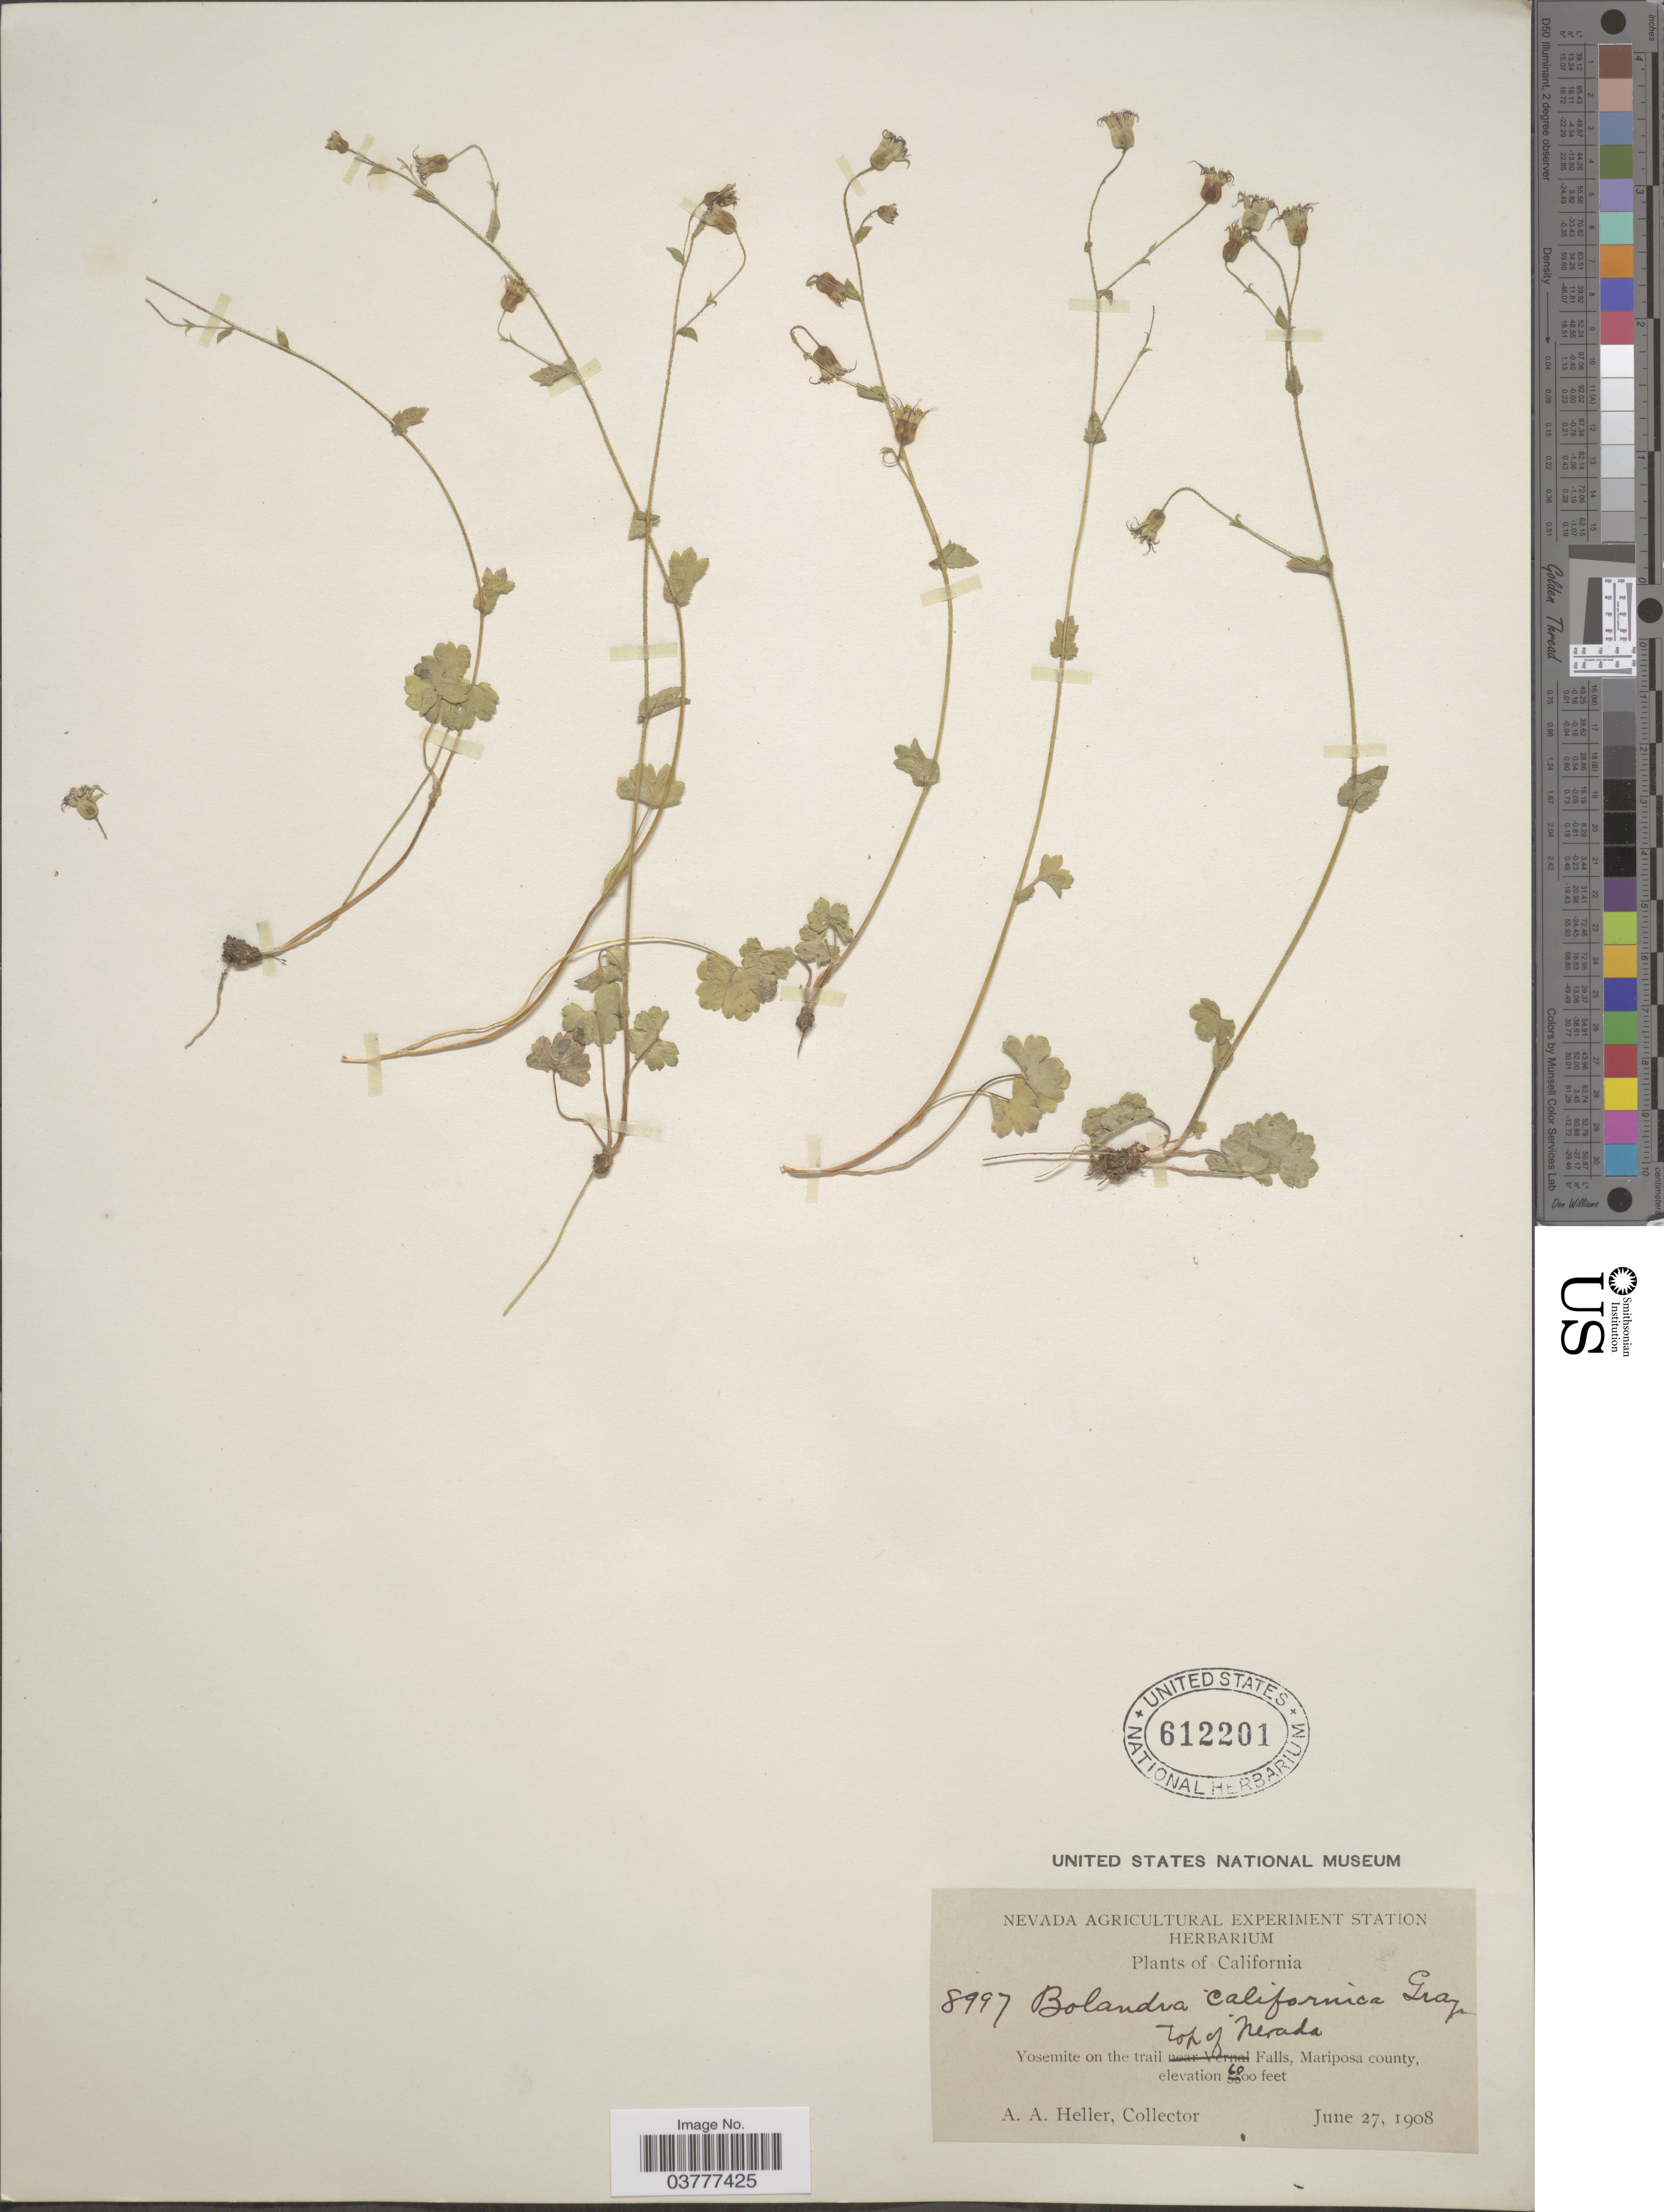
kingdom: Plantae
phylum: Tracheophyta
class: Magnoliopsida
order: Saxifragales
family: Saxifragaceae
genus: Bolandra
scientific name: Bolandra californica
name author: A. Gray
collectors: A. A. Heller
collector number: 8997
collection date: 1908-06-27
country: United States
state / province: California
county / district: Mariposa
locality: Yosemite on the trail top of Nevada Falls, Mariposa county.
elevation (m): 1829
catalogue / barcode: US 612201